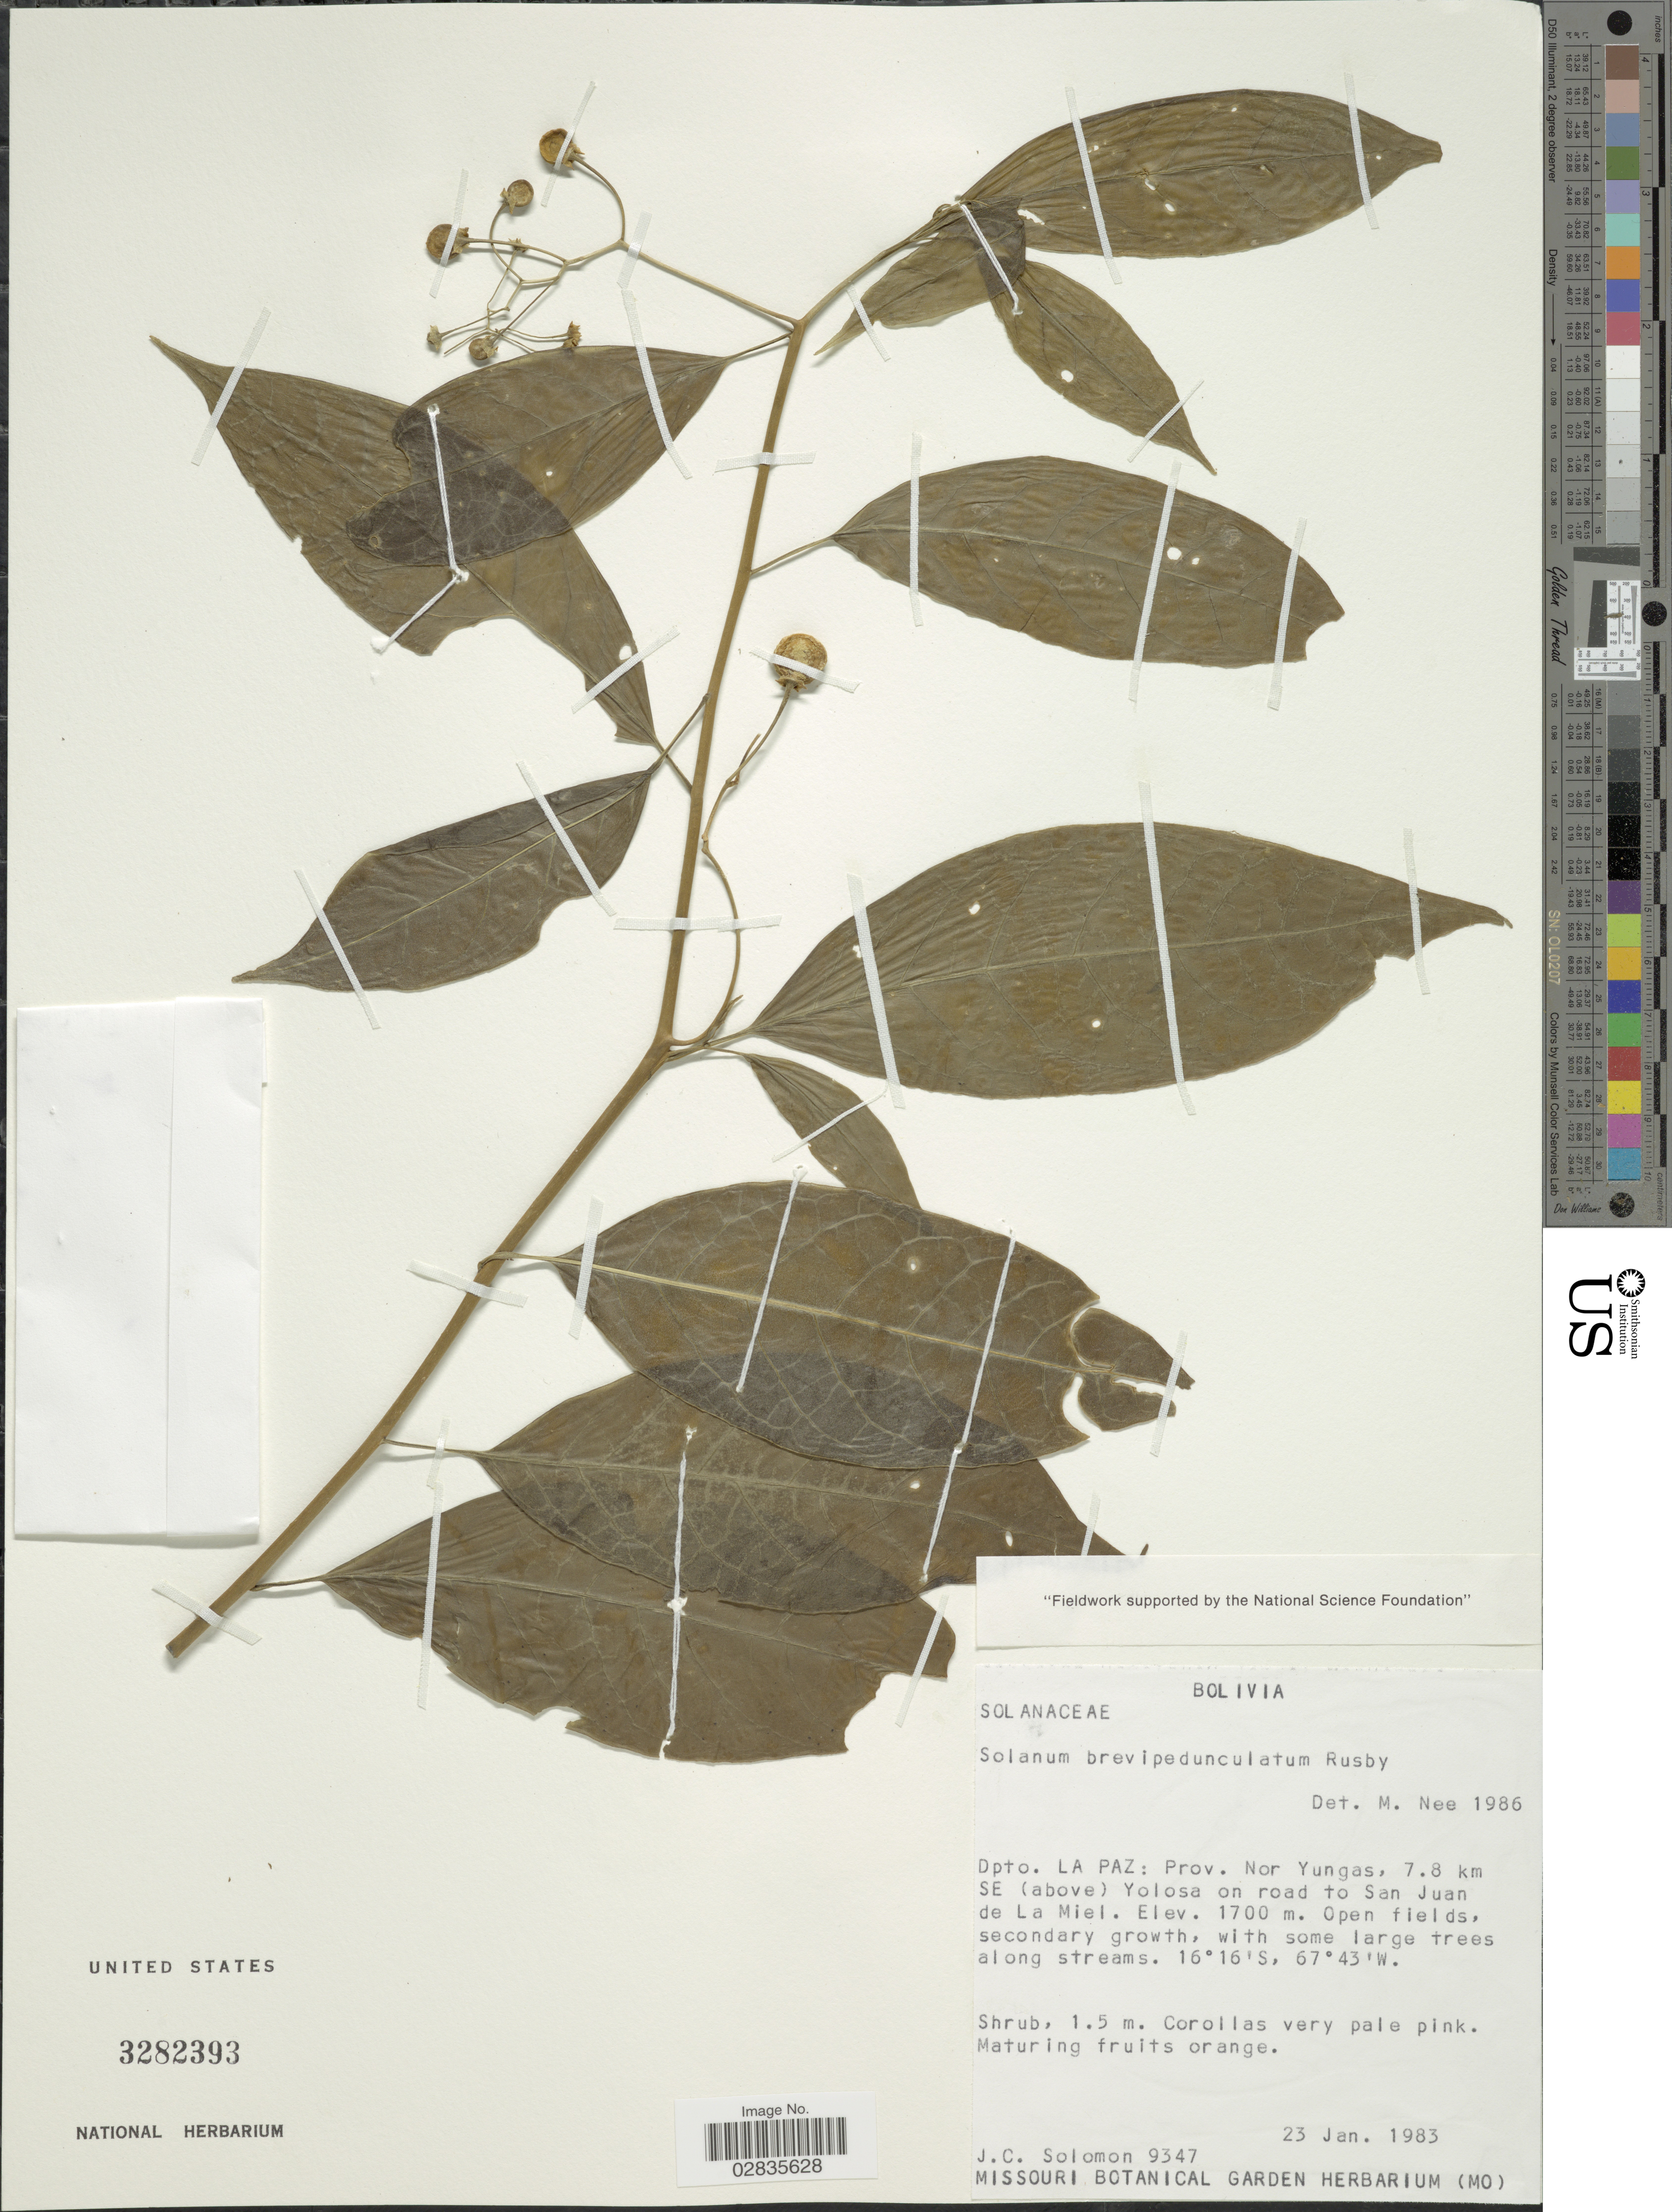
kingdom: Plantae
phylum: Tracheophyta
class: Magnoliopsida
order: Solanales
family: Solanaceae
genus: Solanum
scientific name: Solanum brevipedunculatum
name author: Rusby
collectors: J. C. Solomon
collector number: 9347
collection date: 1983-01-23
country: Bolivia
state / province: La Paz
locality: Dpto. La Paz: Prov. Nor Yungas, 7.8 km SE (above) Yolosa on road to San Juan de La Miel.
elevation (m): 1700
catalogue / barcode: US 3282393